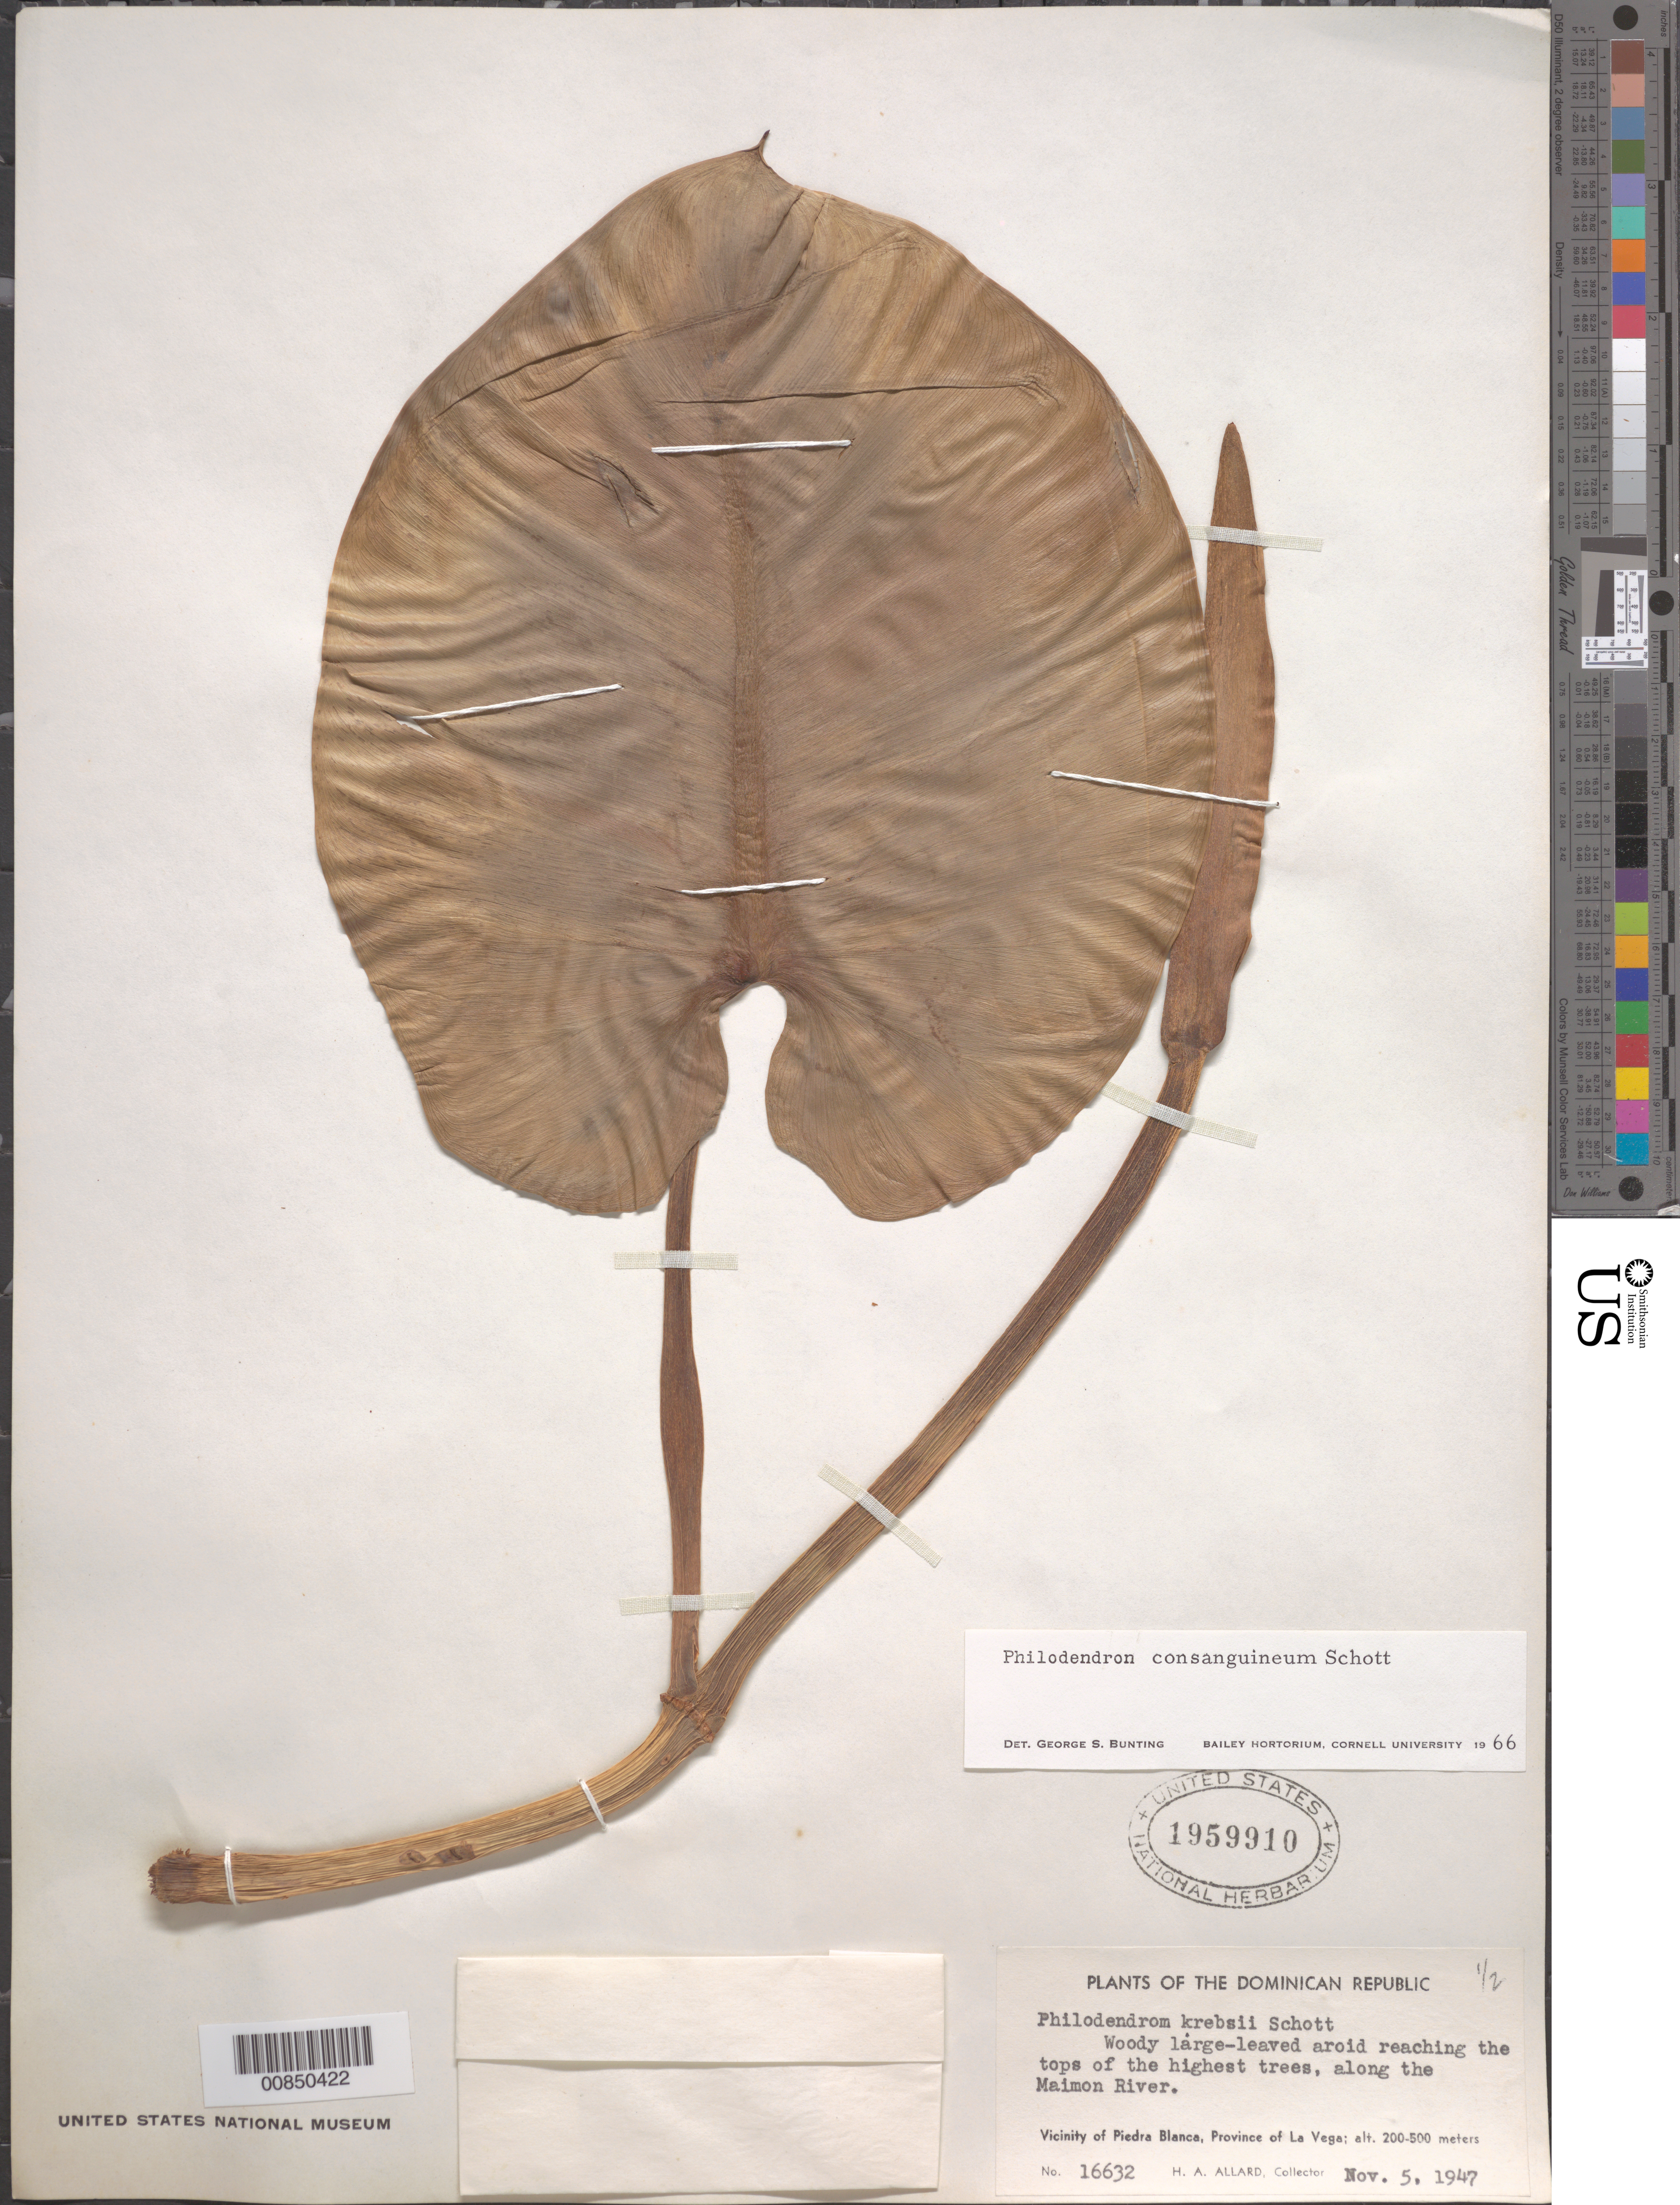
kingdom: Plantae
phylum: Tracheophyta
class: Liliopsida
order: Alismatales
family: Araceae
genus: Philodendron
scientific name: Philodendron consanguineum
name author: Schott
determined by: Bunting, G. S.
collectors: H. A. Allard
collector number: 16632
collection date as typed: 05 Nov 1947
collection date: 1947-11-05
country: Dominican Republic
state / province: La Vega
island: Hispaniola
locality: Vicinity of Piedra Blanca, along the Maimon River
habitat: Along river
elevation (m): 200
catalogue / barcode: US 1959910